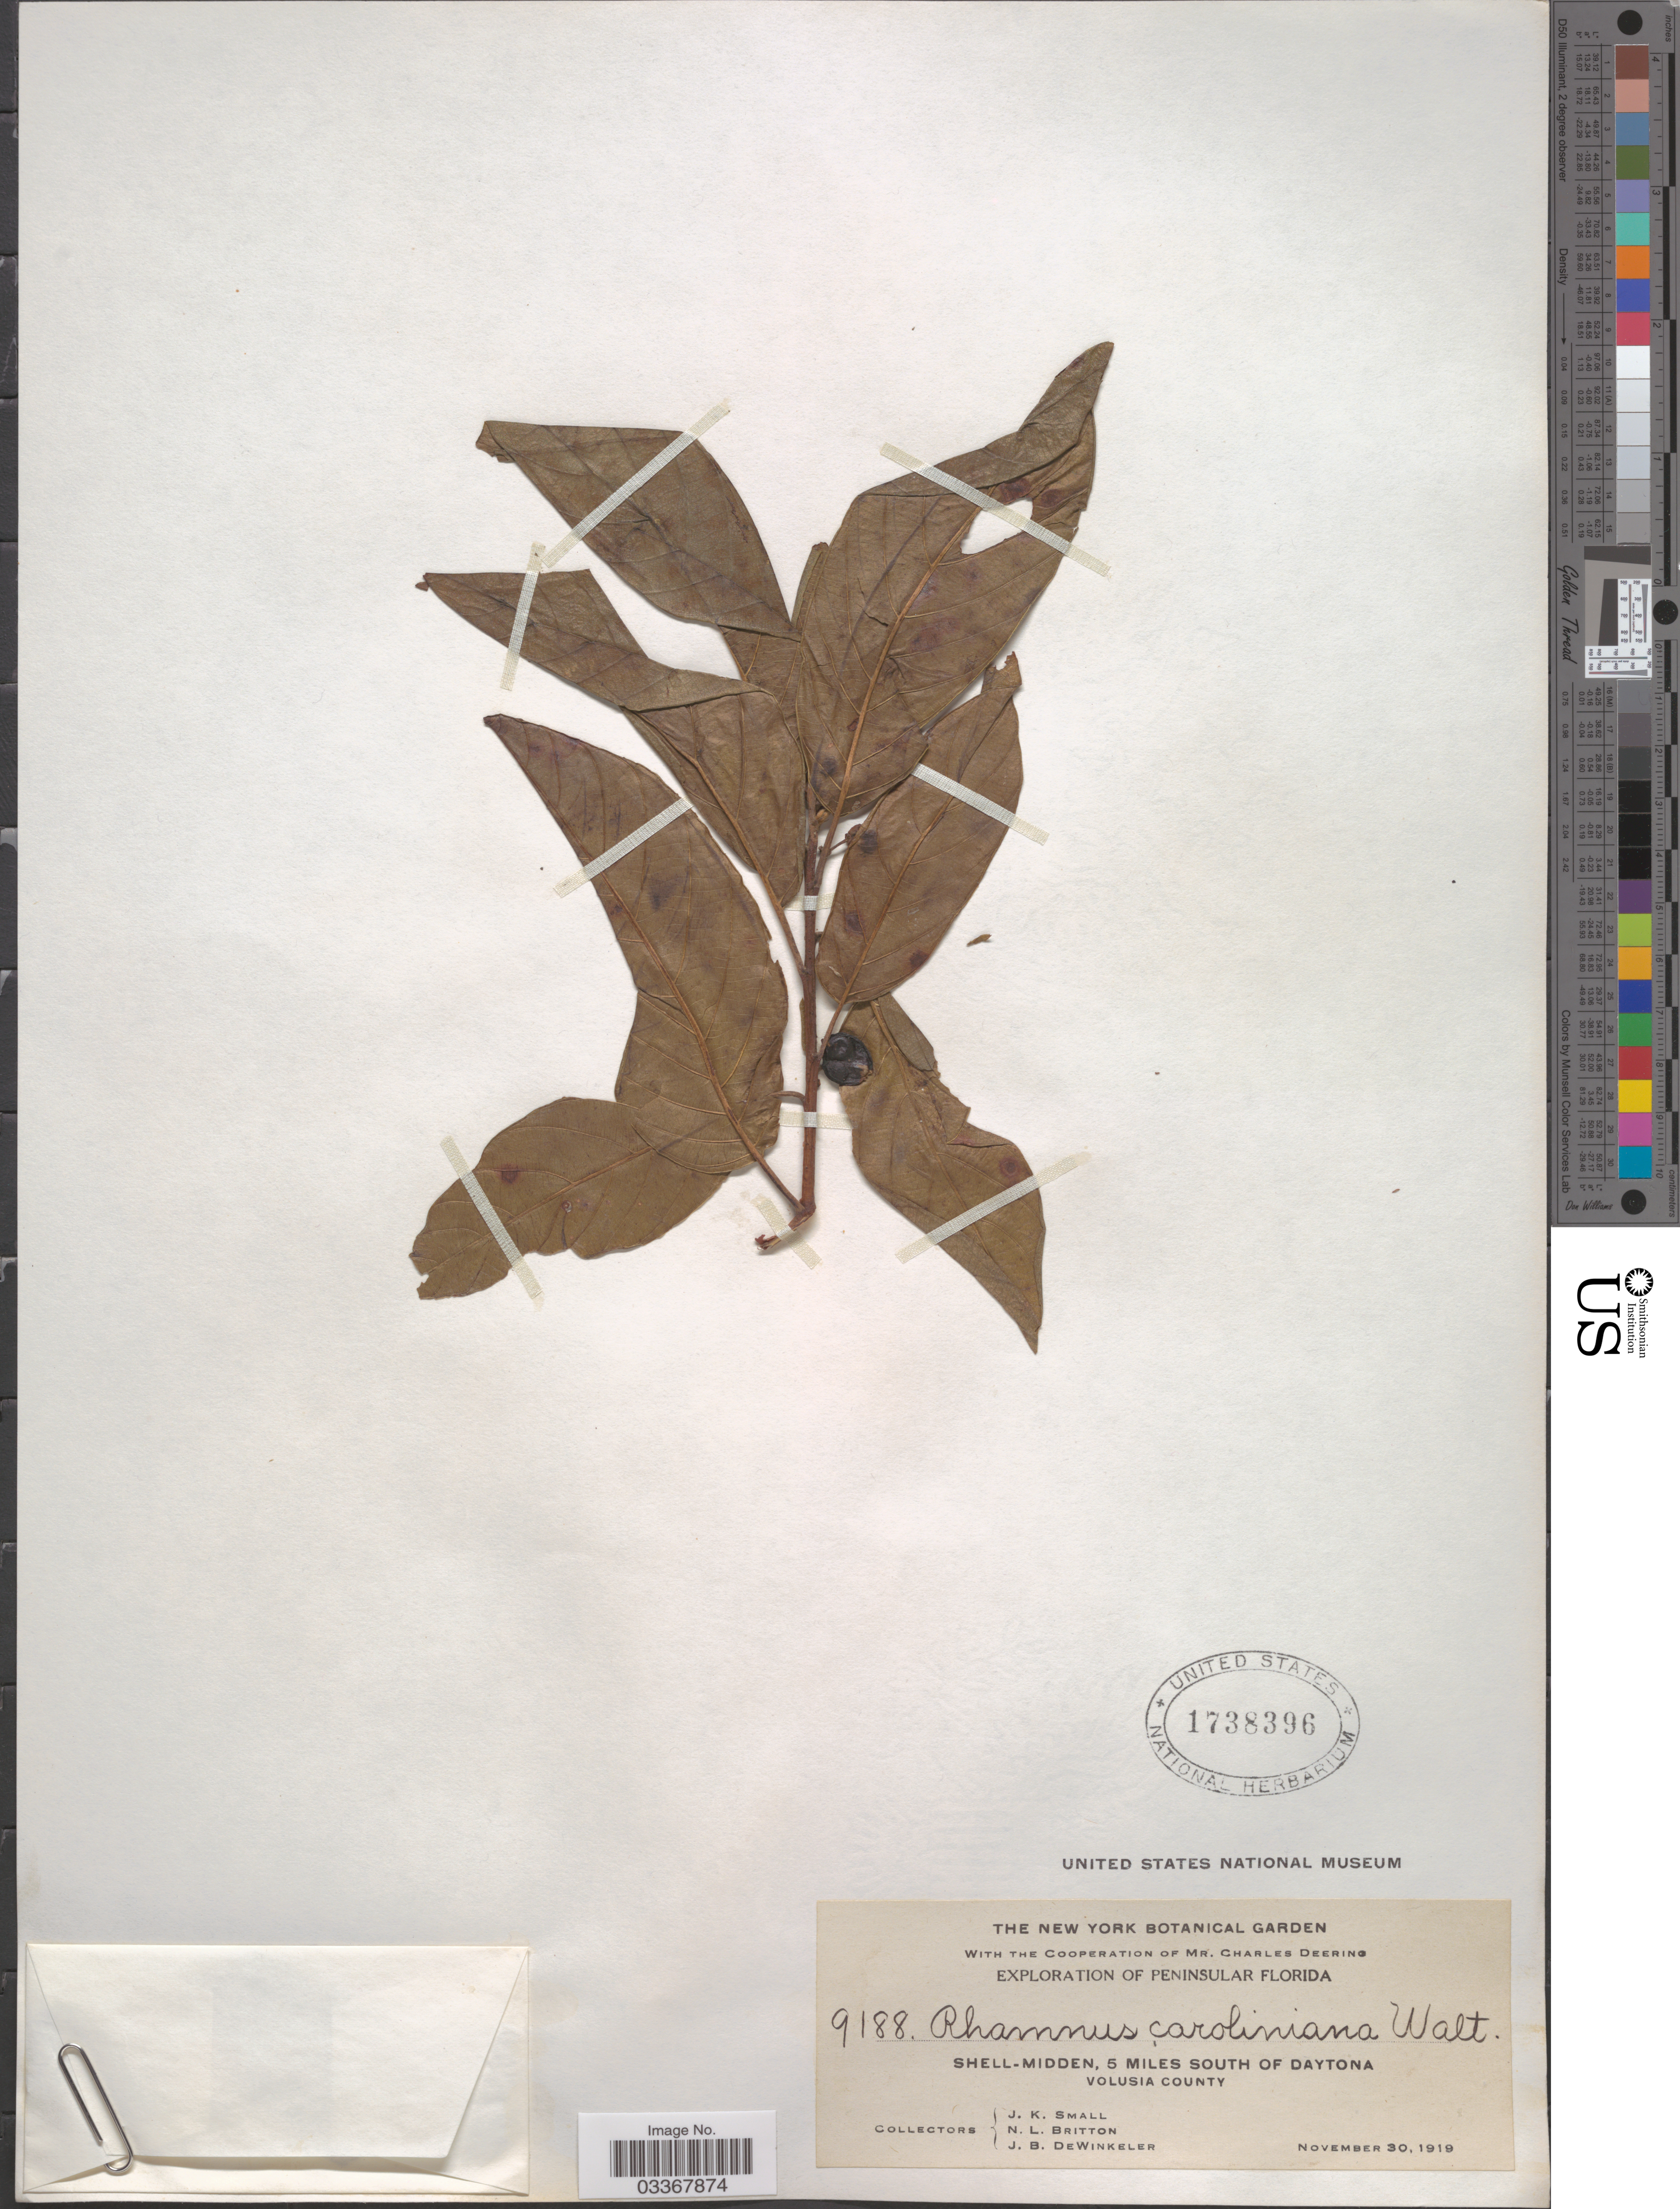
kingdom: Plantae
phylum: Tracheophyta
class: Magnoliopsida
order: Rosales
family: Rhamnaceae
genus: Frangula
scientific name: Frangula caroliniana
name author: (Walter) A. Gray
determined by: Strong, Mark T., (BOT), Smithsonian Institution - National Museum of Natural History (UNITED STATES)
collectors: J. K. Small, N. Britton & J. B. Dewinkeler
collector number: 9188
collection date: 1919-11-30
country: United States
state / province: Florida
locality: Peninsular Florida, Shell-Midden, 5 miles south of Daytona, Volusia County.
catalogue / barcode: US 1738396